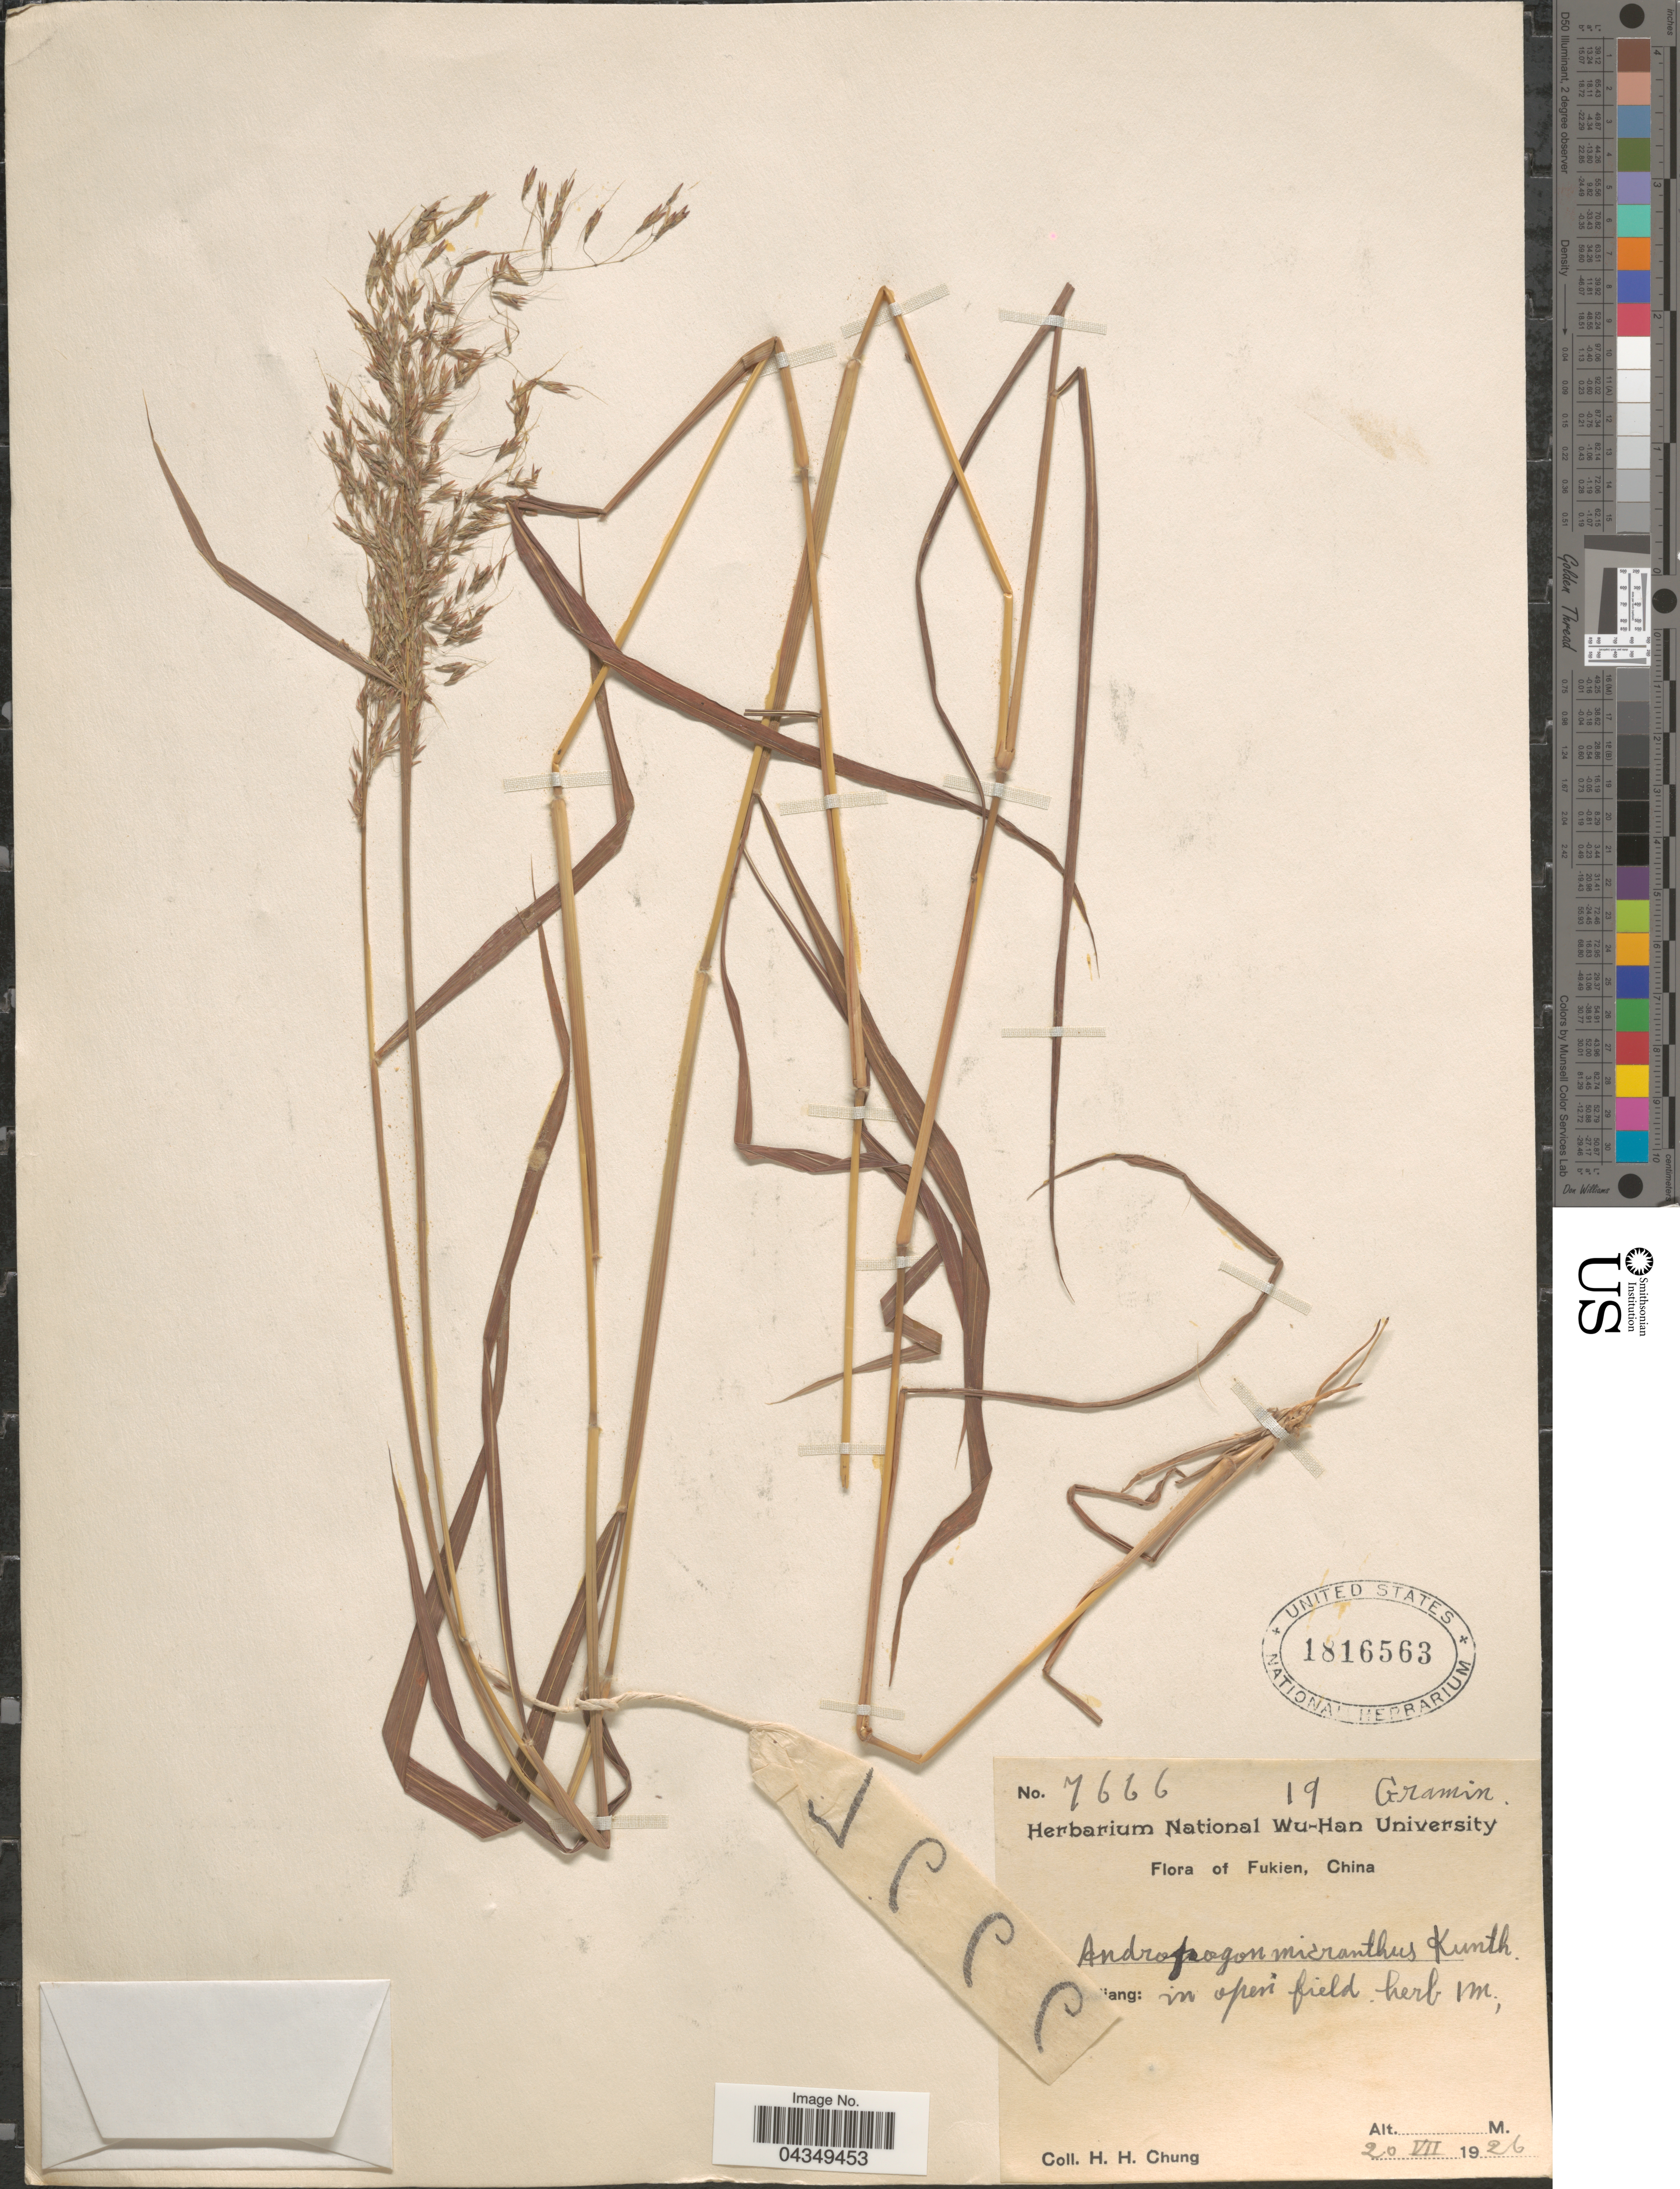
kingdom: Plantae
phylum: Tracheophyta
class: Liliopsida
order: Poales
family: Poaceae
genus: Capillipedium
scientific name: Capillipedium parviflorum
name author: (R. Br.) Stapf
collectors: H. Chung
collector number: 7666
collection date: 1926-07-20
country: China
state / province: Fujian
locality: Fukien. [illegible text]iang: in open field.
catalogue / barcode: US 1816563